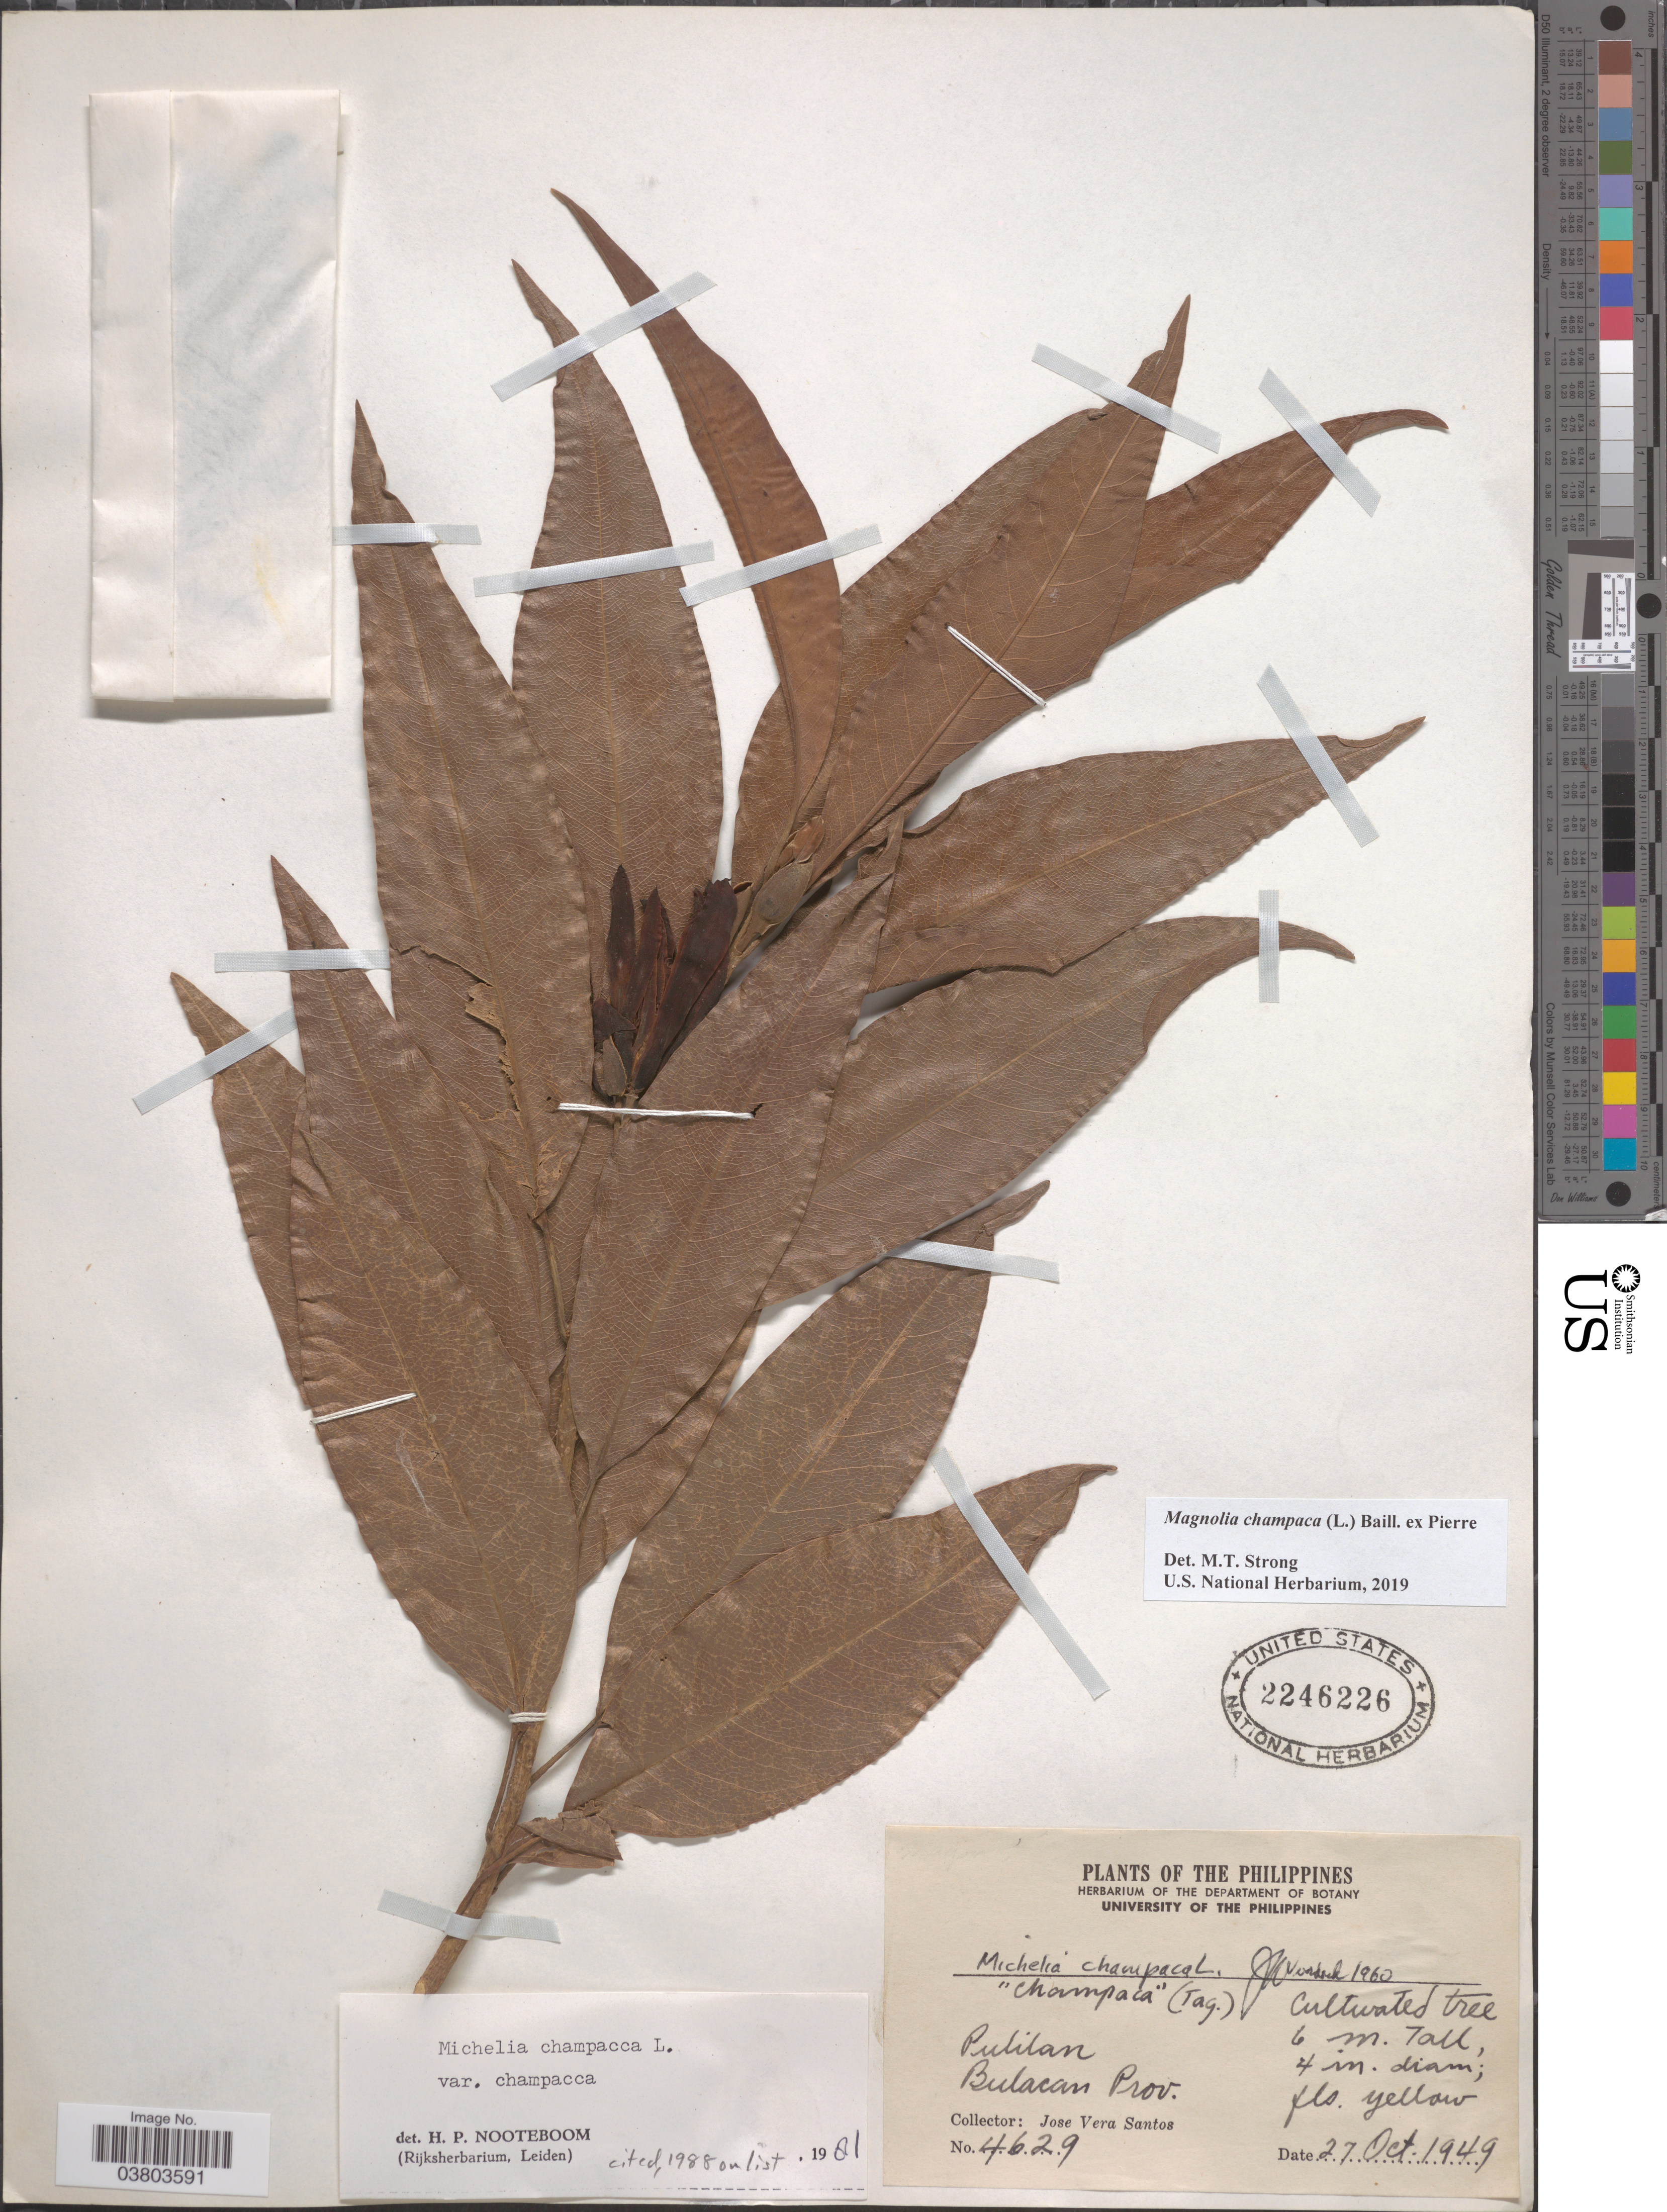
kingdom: Plantae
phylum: Tracheophyta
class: Magnoliopsida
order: Magnoliales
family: Magnoliaceae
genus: Magnolia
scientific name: Magnolia champaca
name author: (L.) Baill. ex Pierre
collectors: J. Vera Santos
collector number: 4629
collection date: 1949-10-27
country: Philippines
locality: Pulilan. Bulacan Prov.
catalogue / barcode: US 2246226